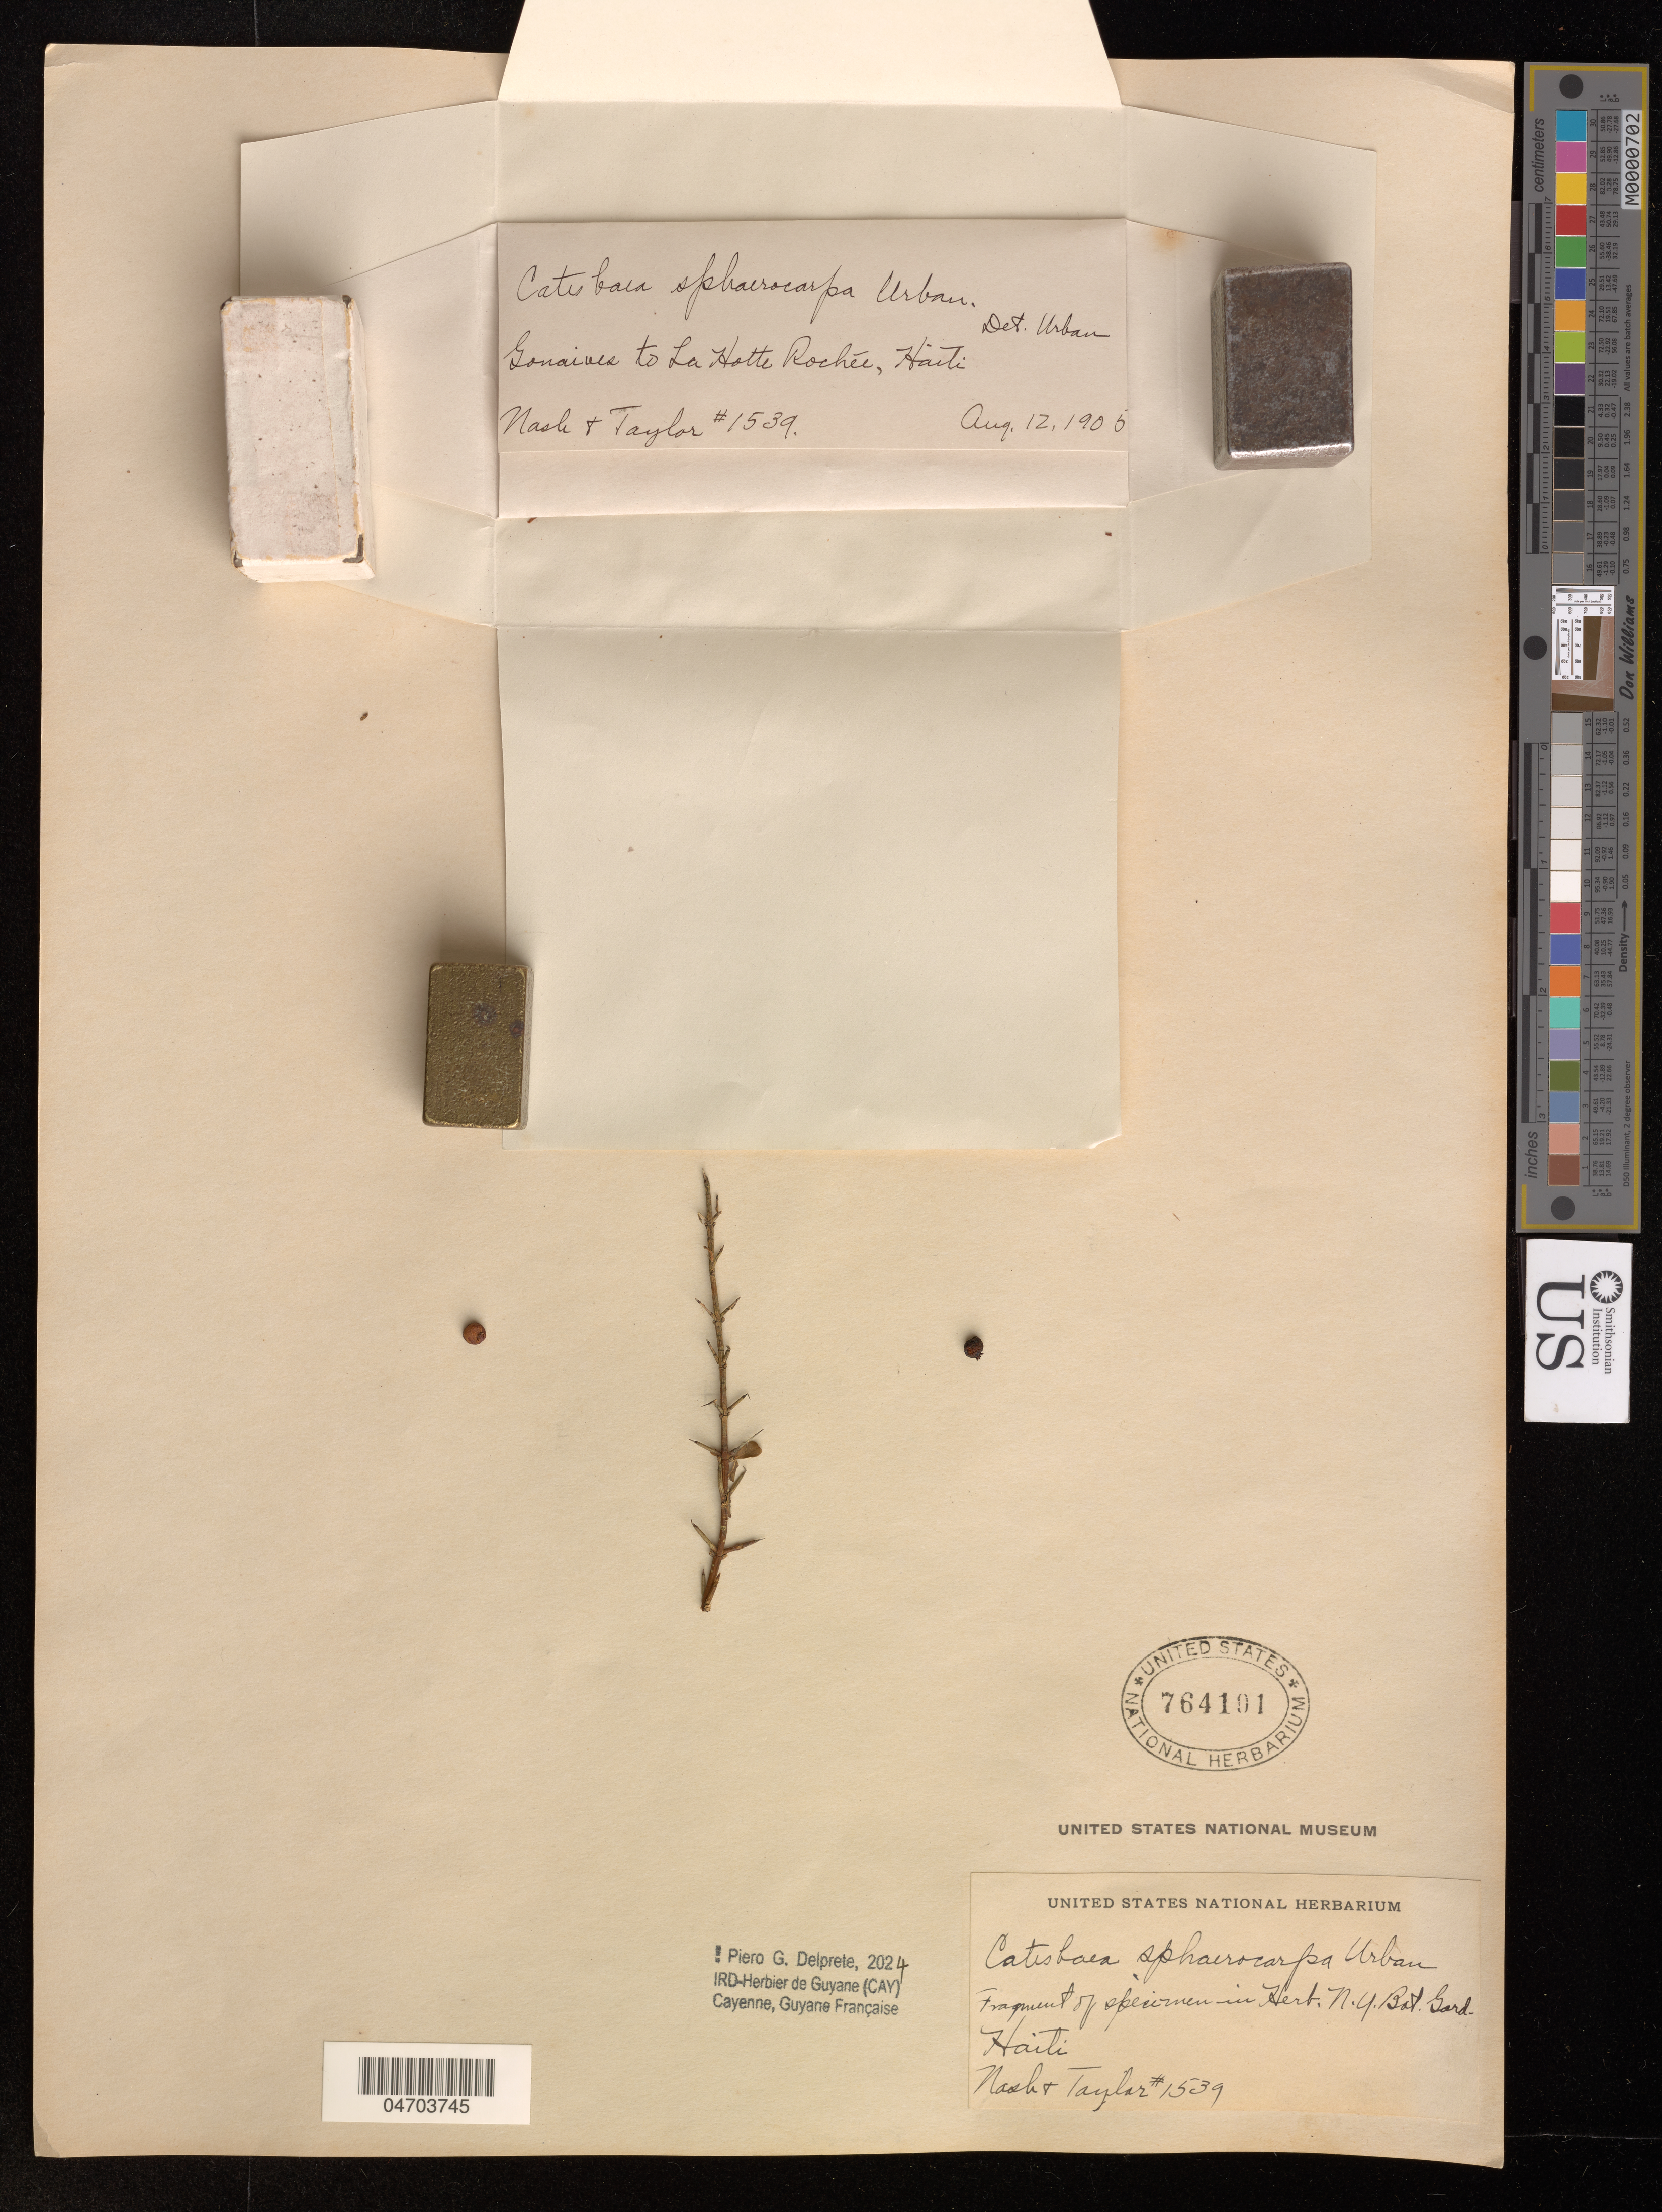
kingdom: Plantae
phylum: Tracheophyta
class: Magnoliopsida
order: Gentianales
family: Rubiaceae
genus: Catesbaea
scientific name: Catesbaea sphaerocarpa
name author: Urb.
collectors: -- Nash & Taylor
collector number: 1539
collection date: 1905-08-12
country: Haiti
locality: Gonaives to la Hotte Rochée.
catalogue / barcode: US 764101